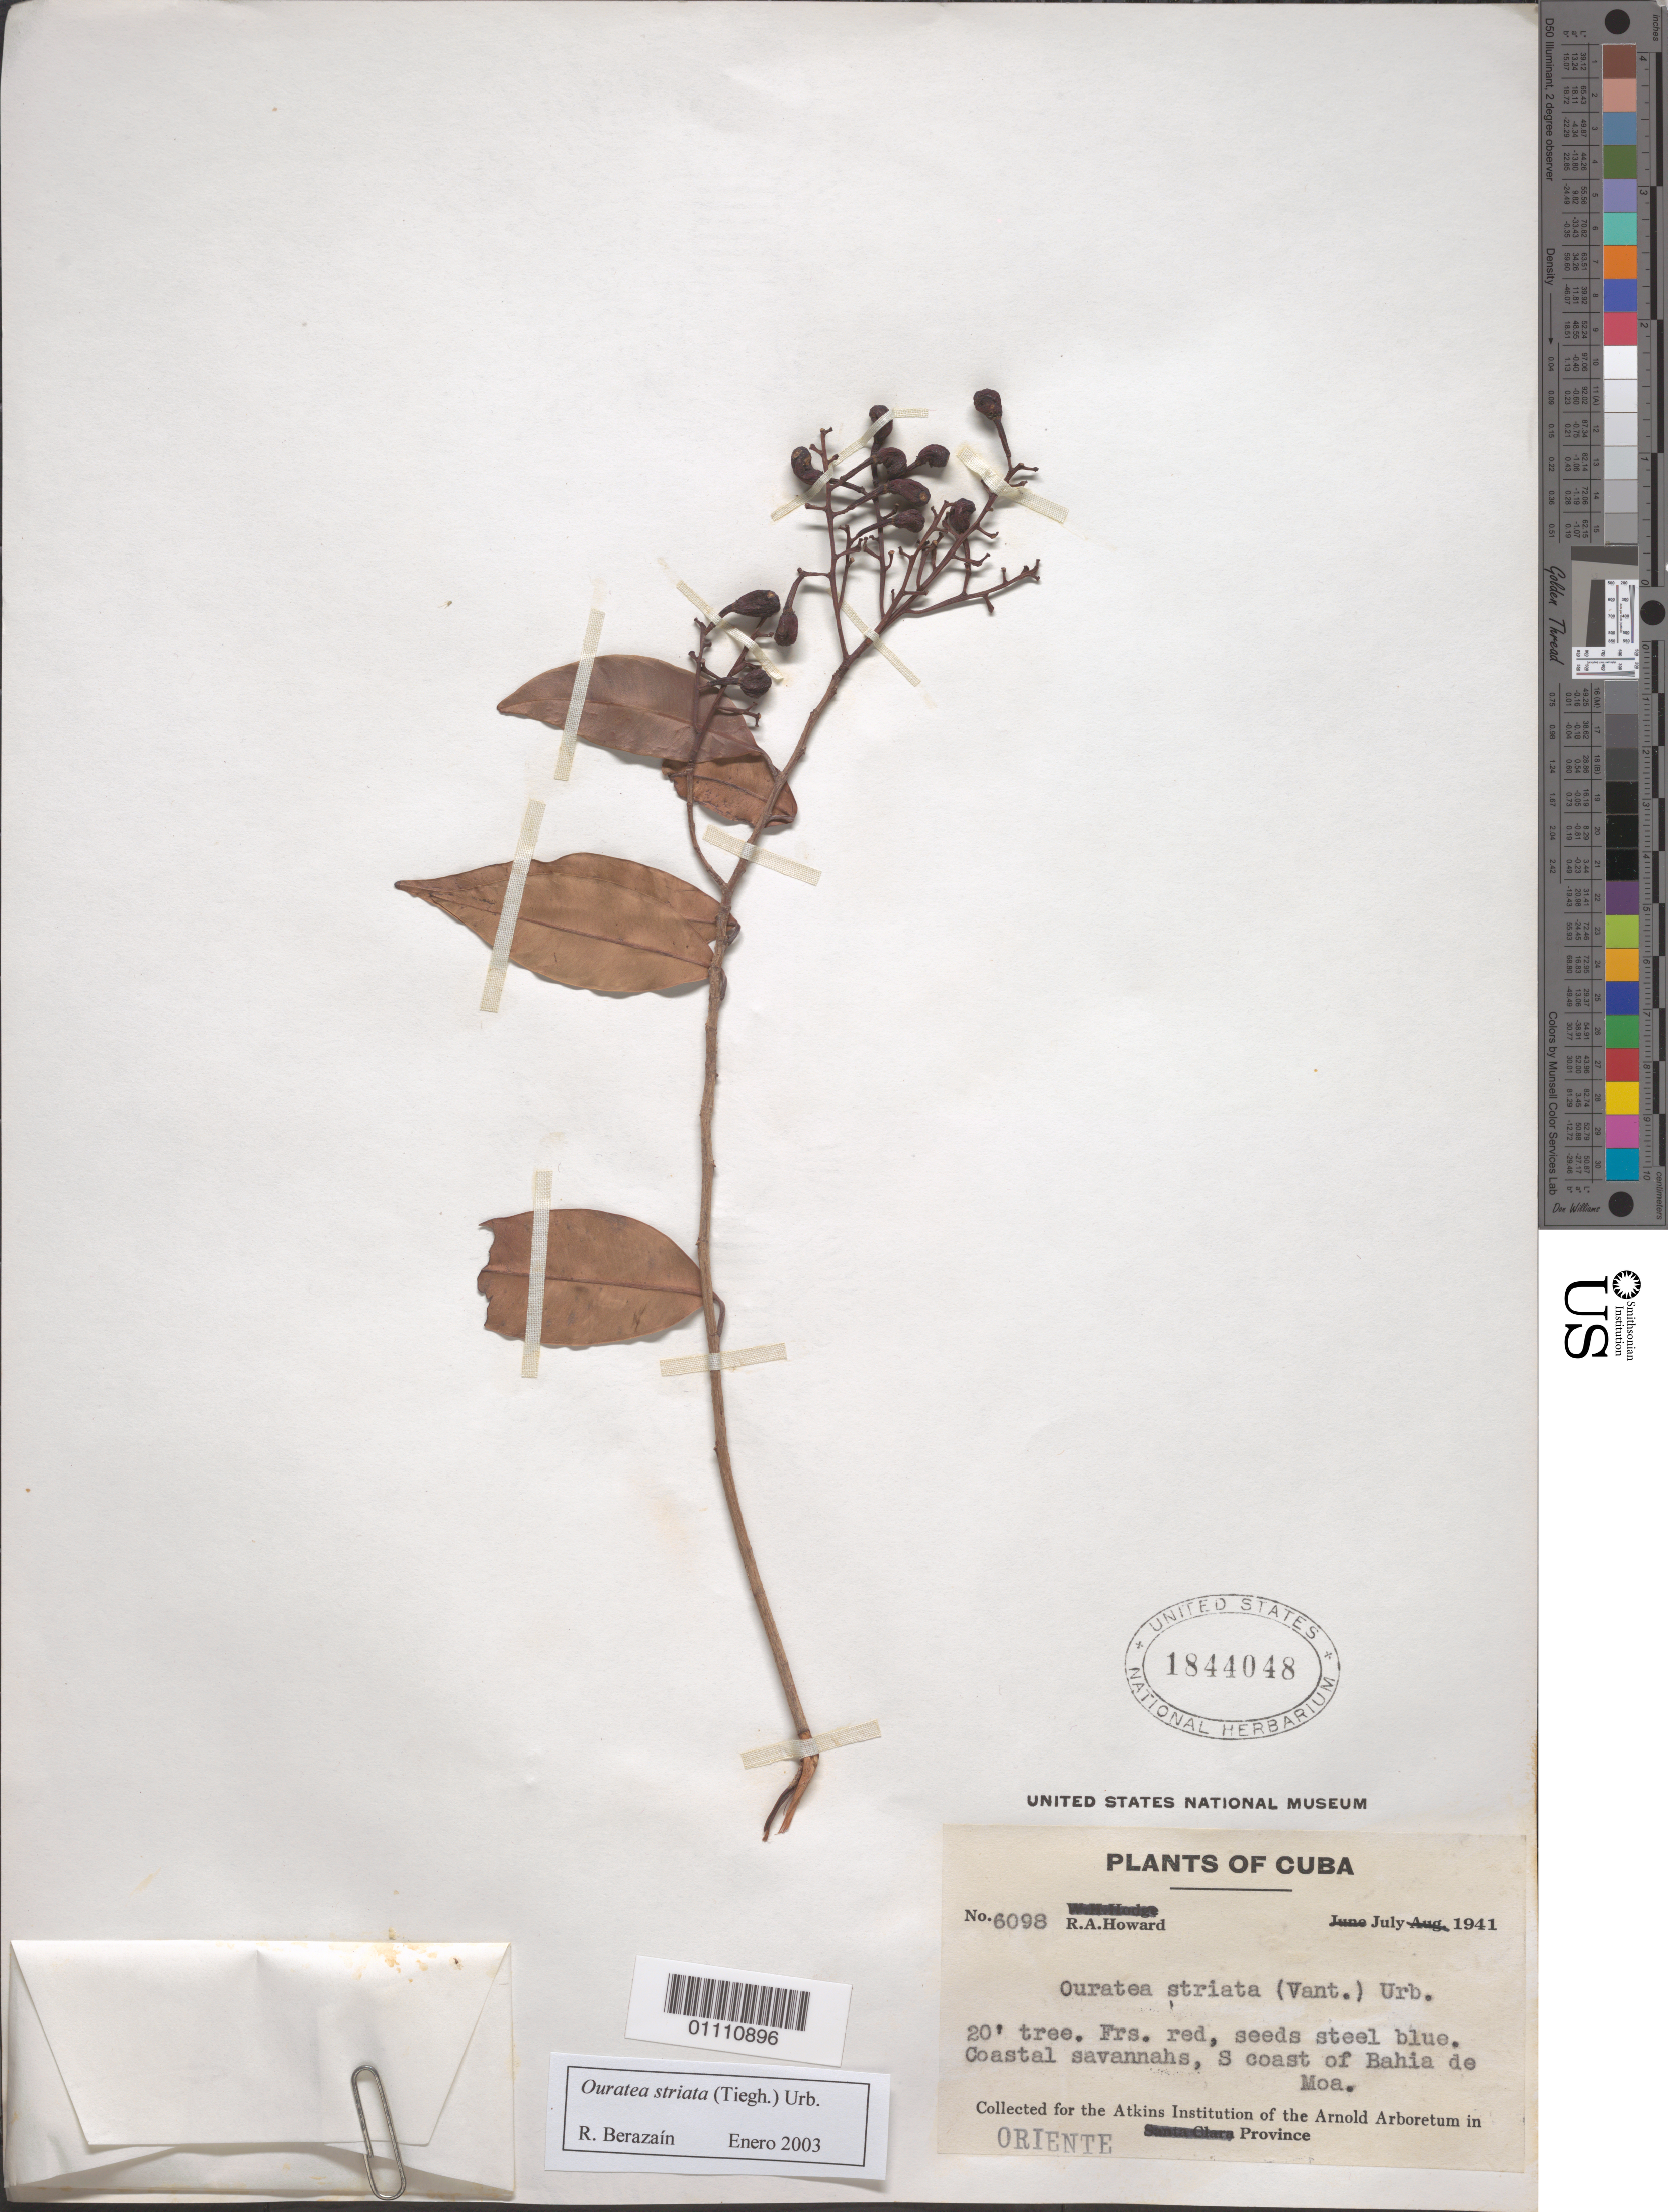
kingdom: Plantae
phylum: Tracheophyta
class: Magnoliopsida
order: Malpighiales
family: Ochnaceae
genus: Ouratea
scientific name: Ouratea striata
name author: (Tiegh.) Urb.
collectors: R. A. Howard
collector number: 6098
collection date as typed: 01 Jul 1941 to 31 Jul 1941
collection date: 1941-07-01/1941-07-31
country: Cuba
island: Cuba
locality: Oriente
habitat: on the coastal savannah, south coast of Bahia de Moa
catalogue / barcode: US 1844048